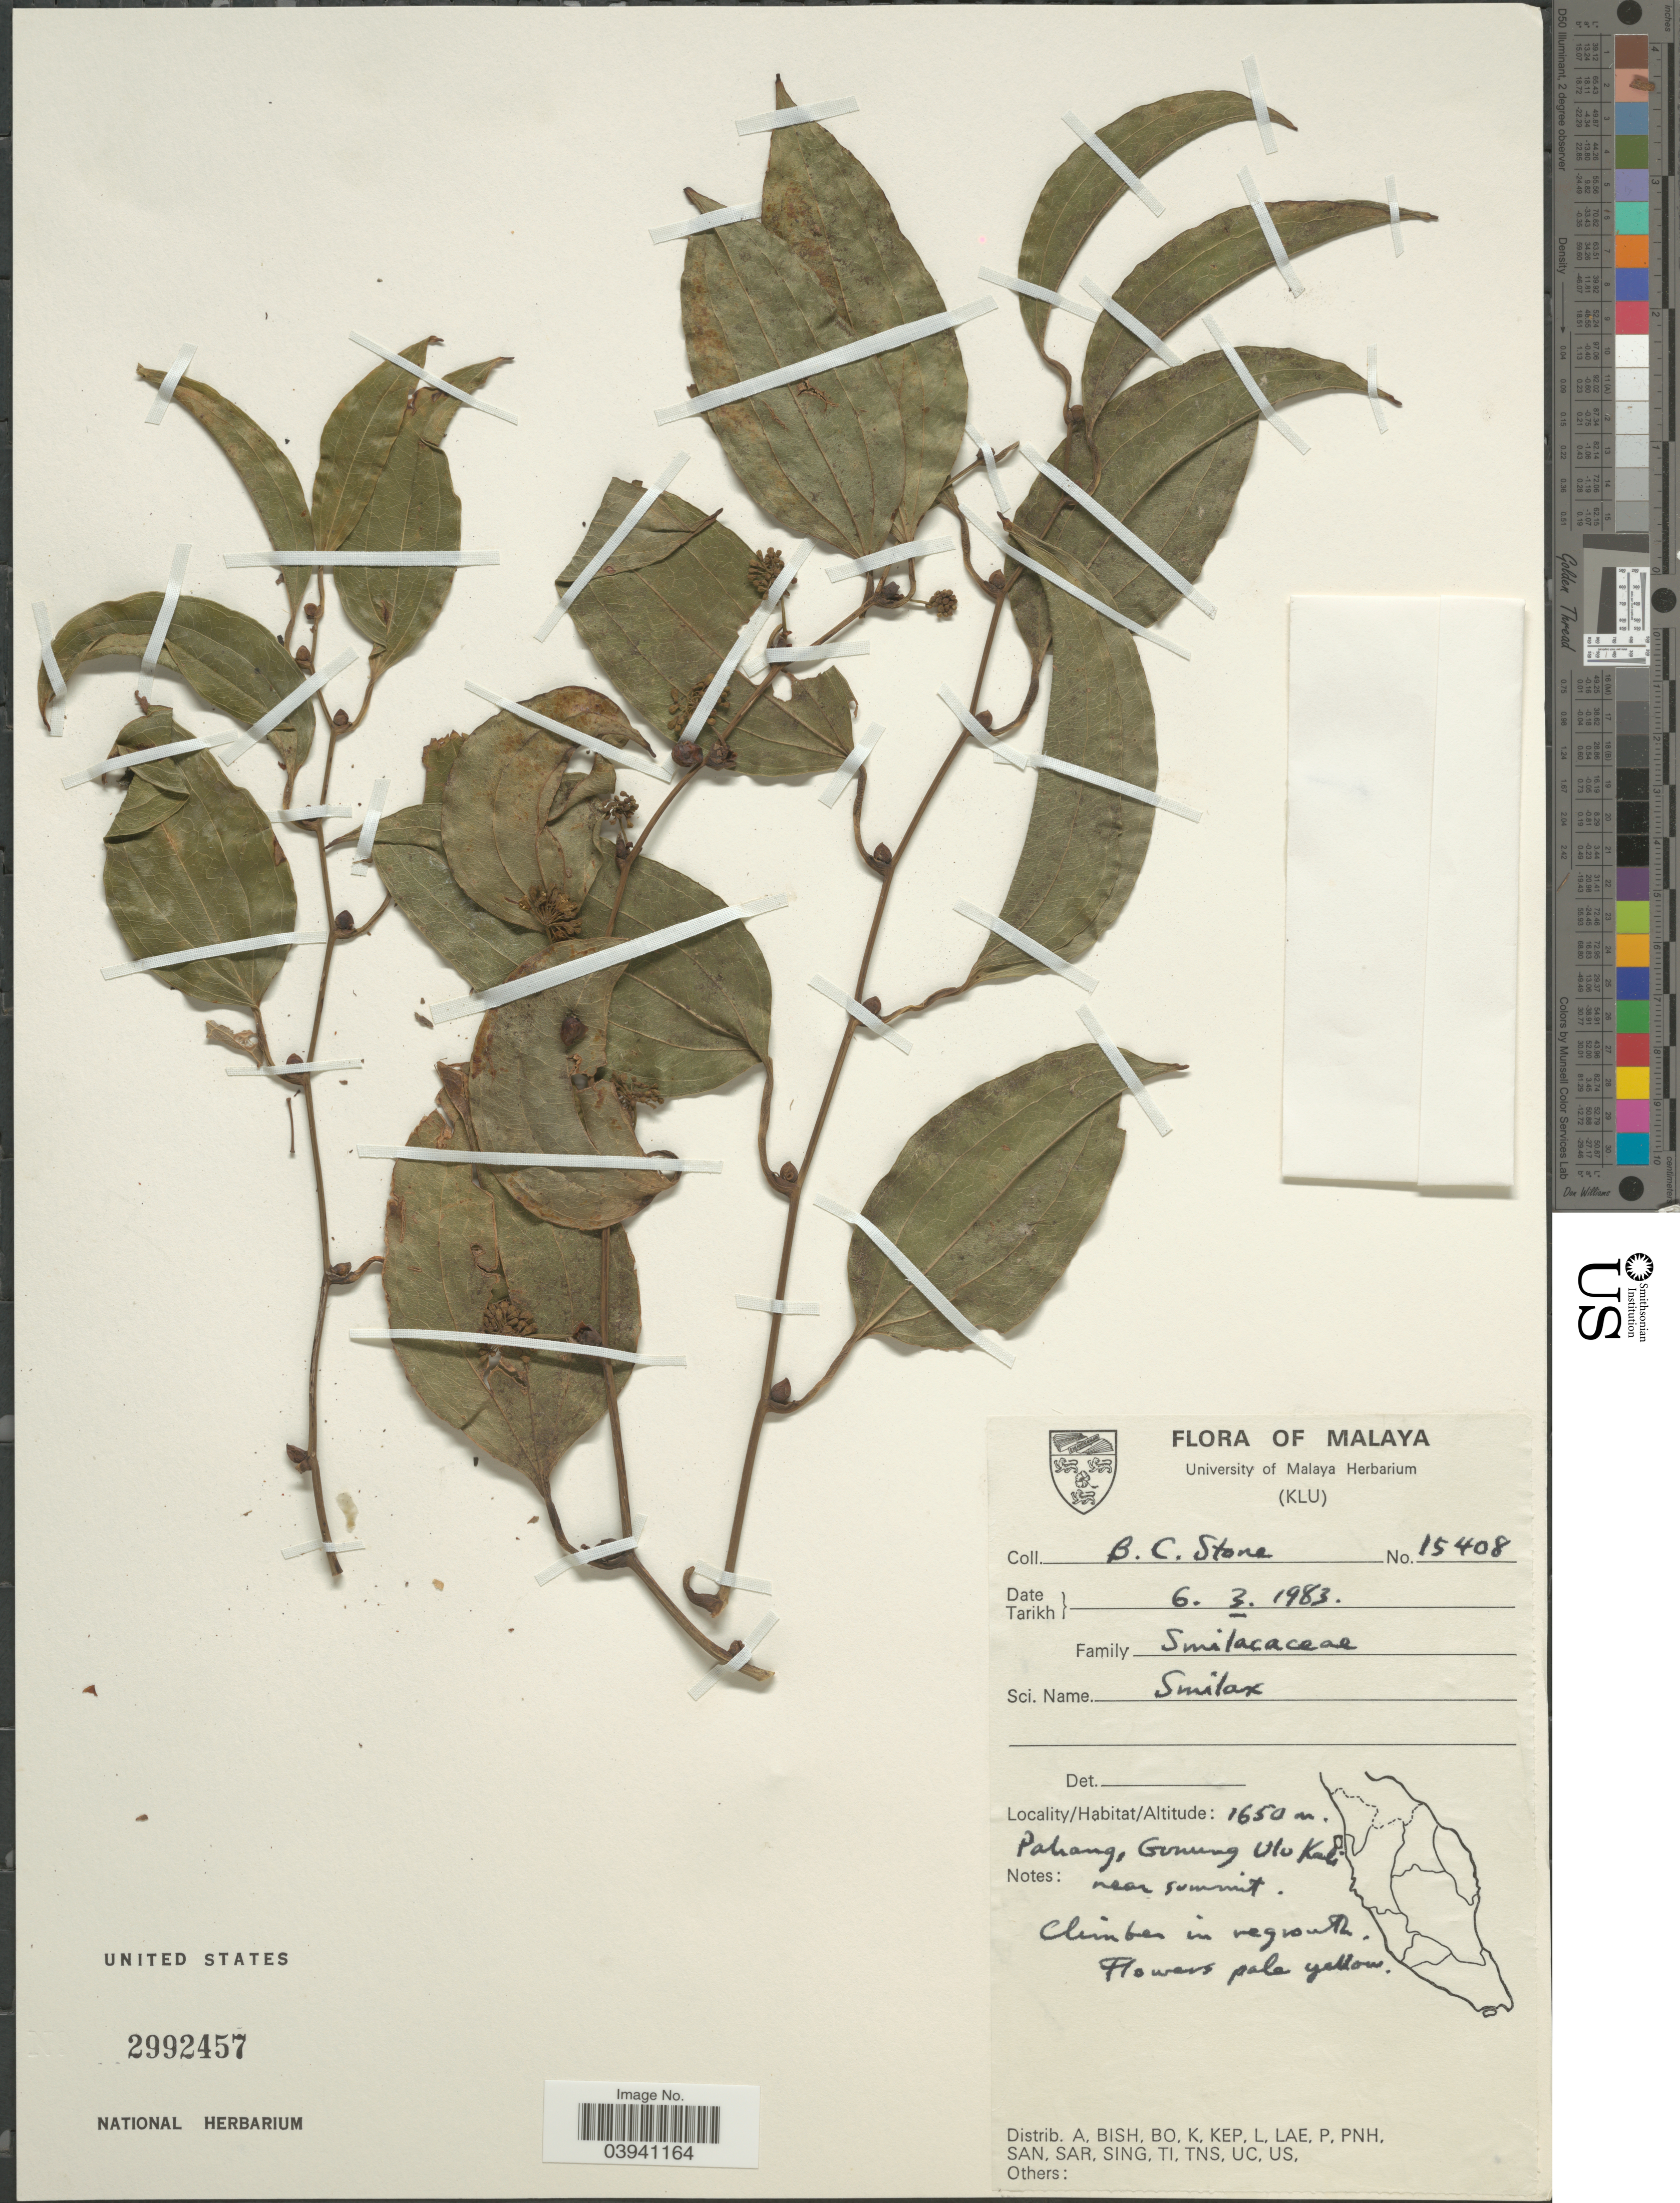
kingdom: Plantae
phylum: Tracheophyta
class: Liliopsida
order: Liliales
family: Smilacaceae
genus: Smilax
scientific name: Smilax sp.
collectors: B. C. Stone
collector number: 15408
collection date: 1983-03-06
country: Malaysia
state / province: Pahang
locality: Malaya. Gunung Ulu Kali near summit.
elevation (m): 1650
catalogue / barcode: US 2992457